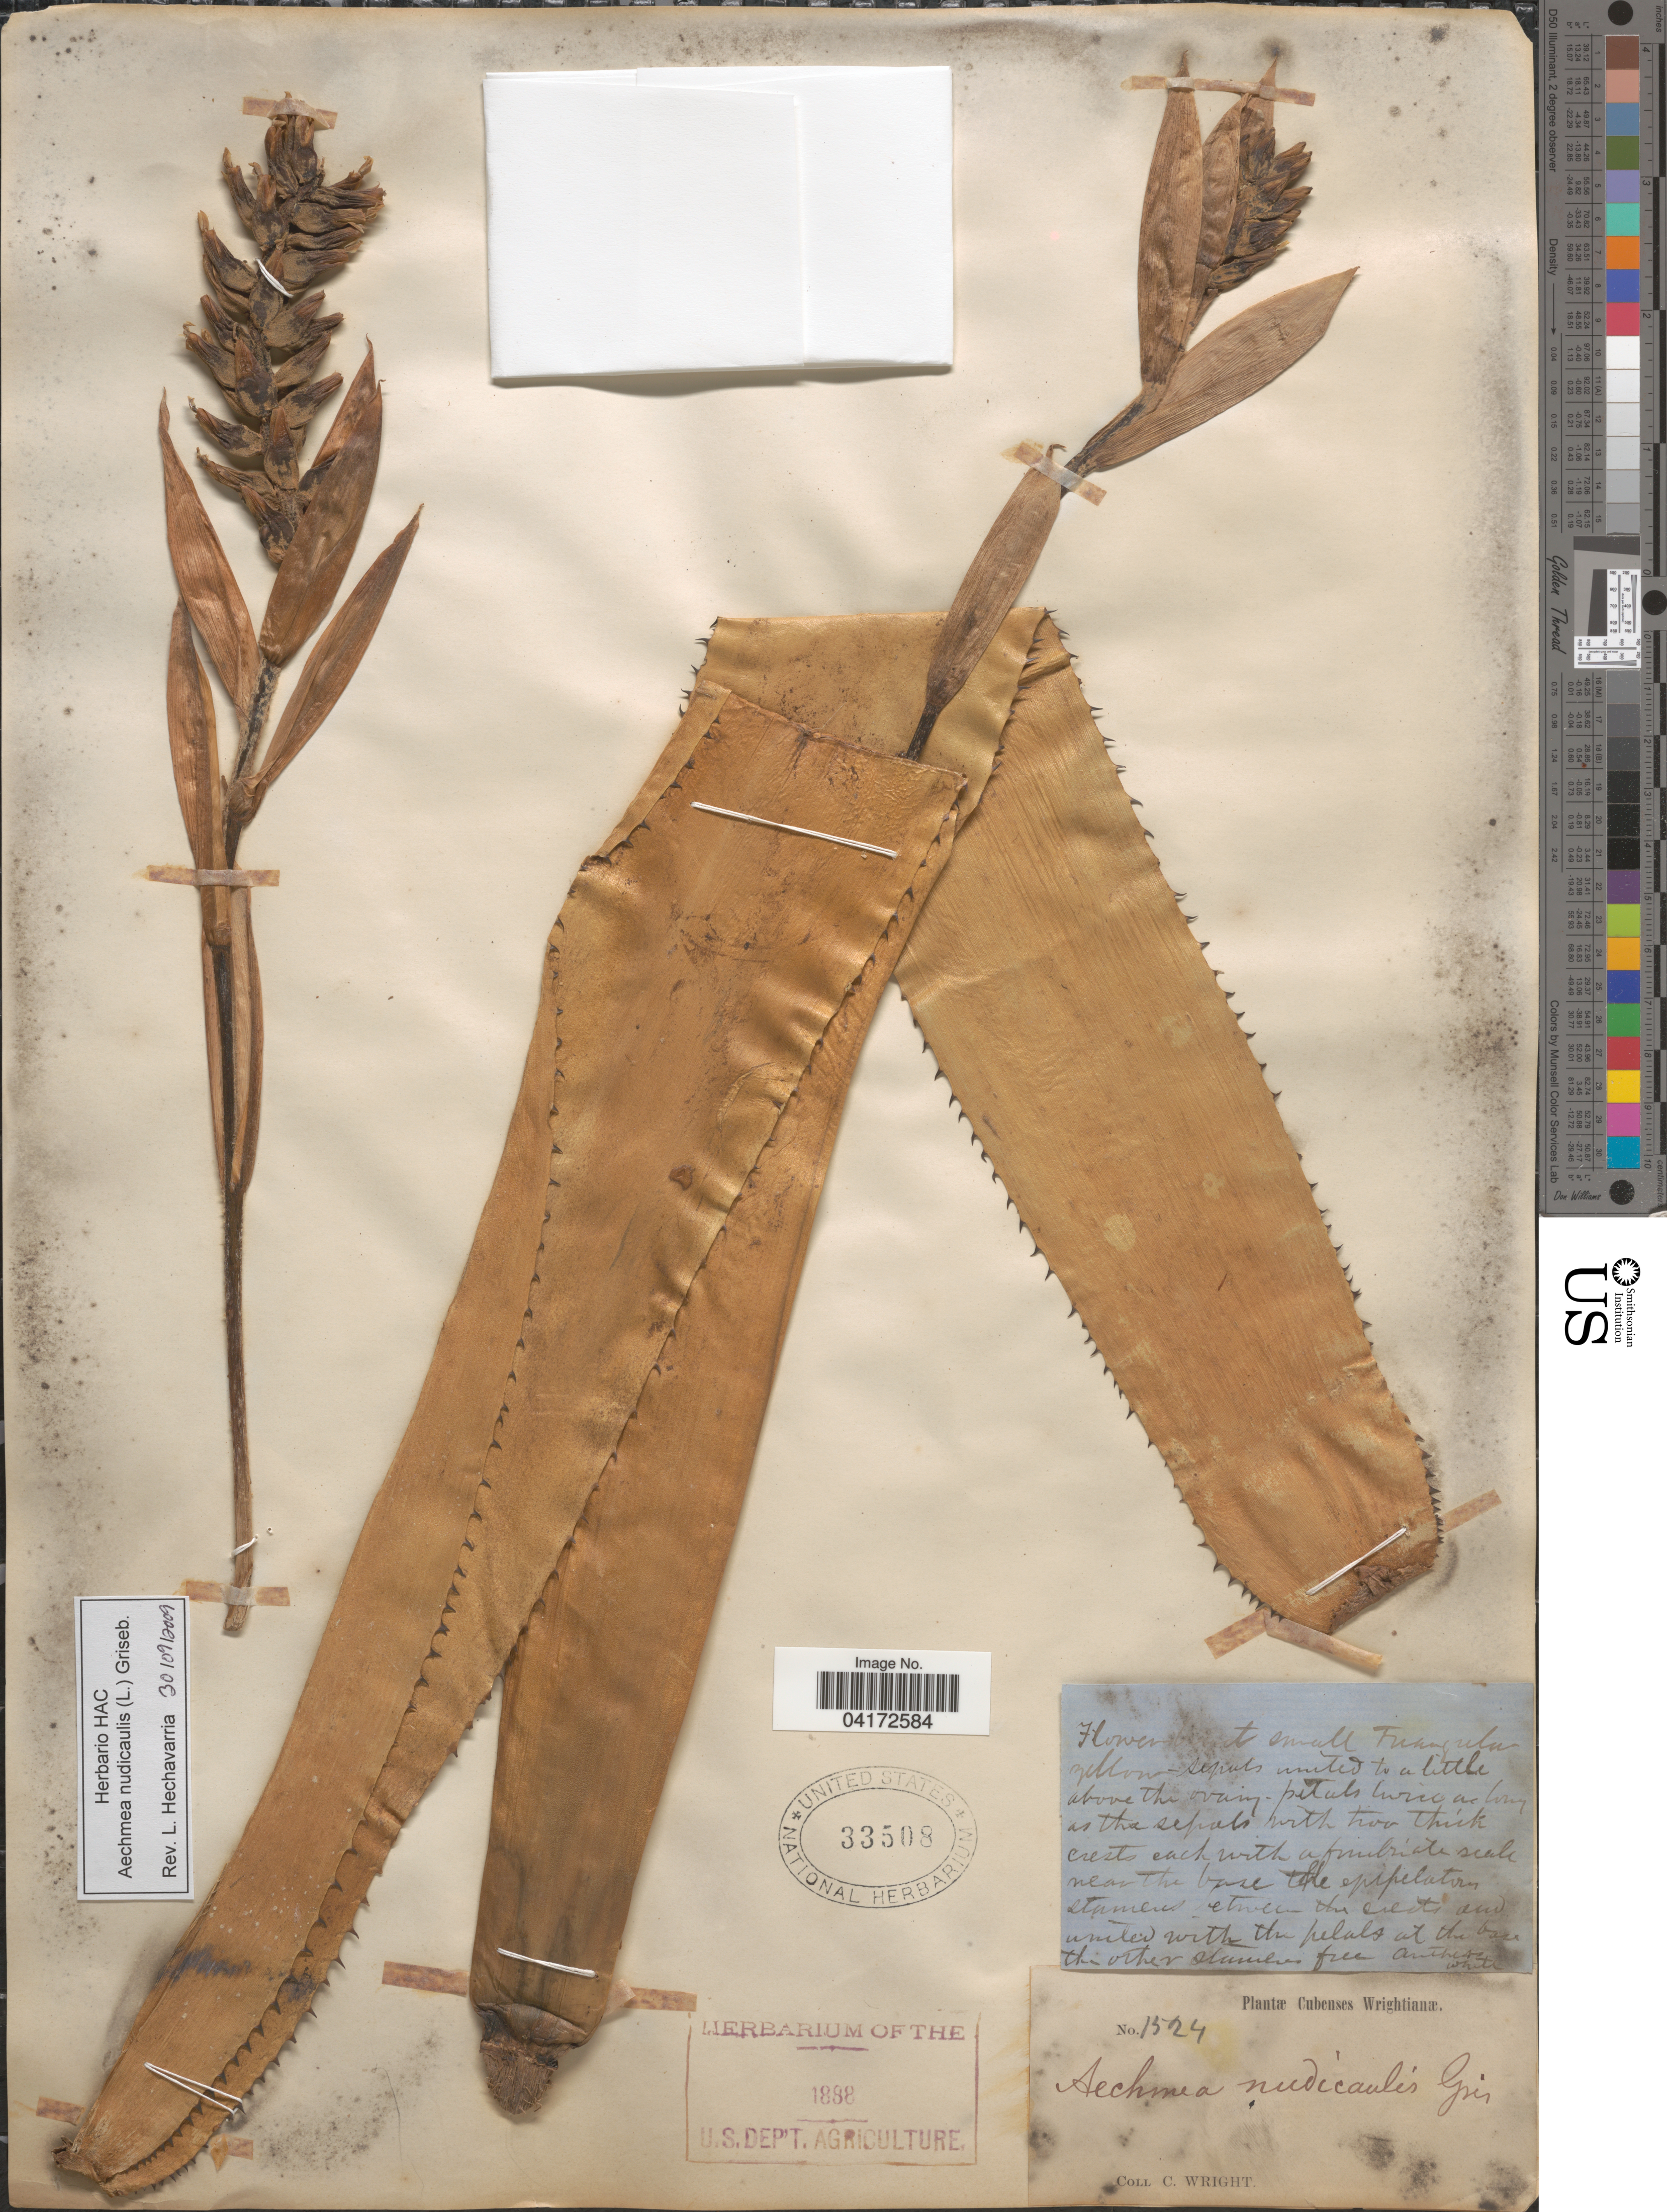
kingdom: Plantae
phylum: Tracheophyta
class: Liliopsida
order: Poales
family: Bromeliaceae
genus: Aechmea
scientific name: Aechmea nudicaulis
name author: (L.) Griseb.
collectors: C. Wright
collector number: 1524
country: Cuba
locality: Cubenses.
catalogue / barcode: US 33508